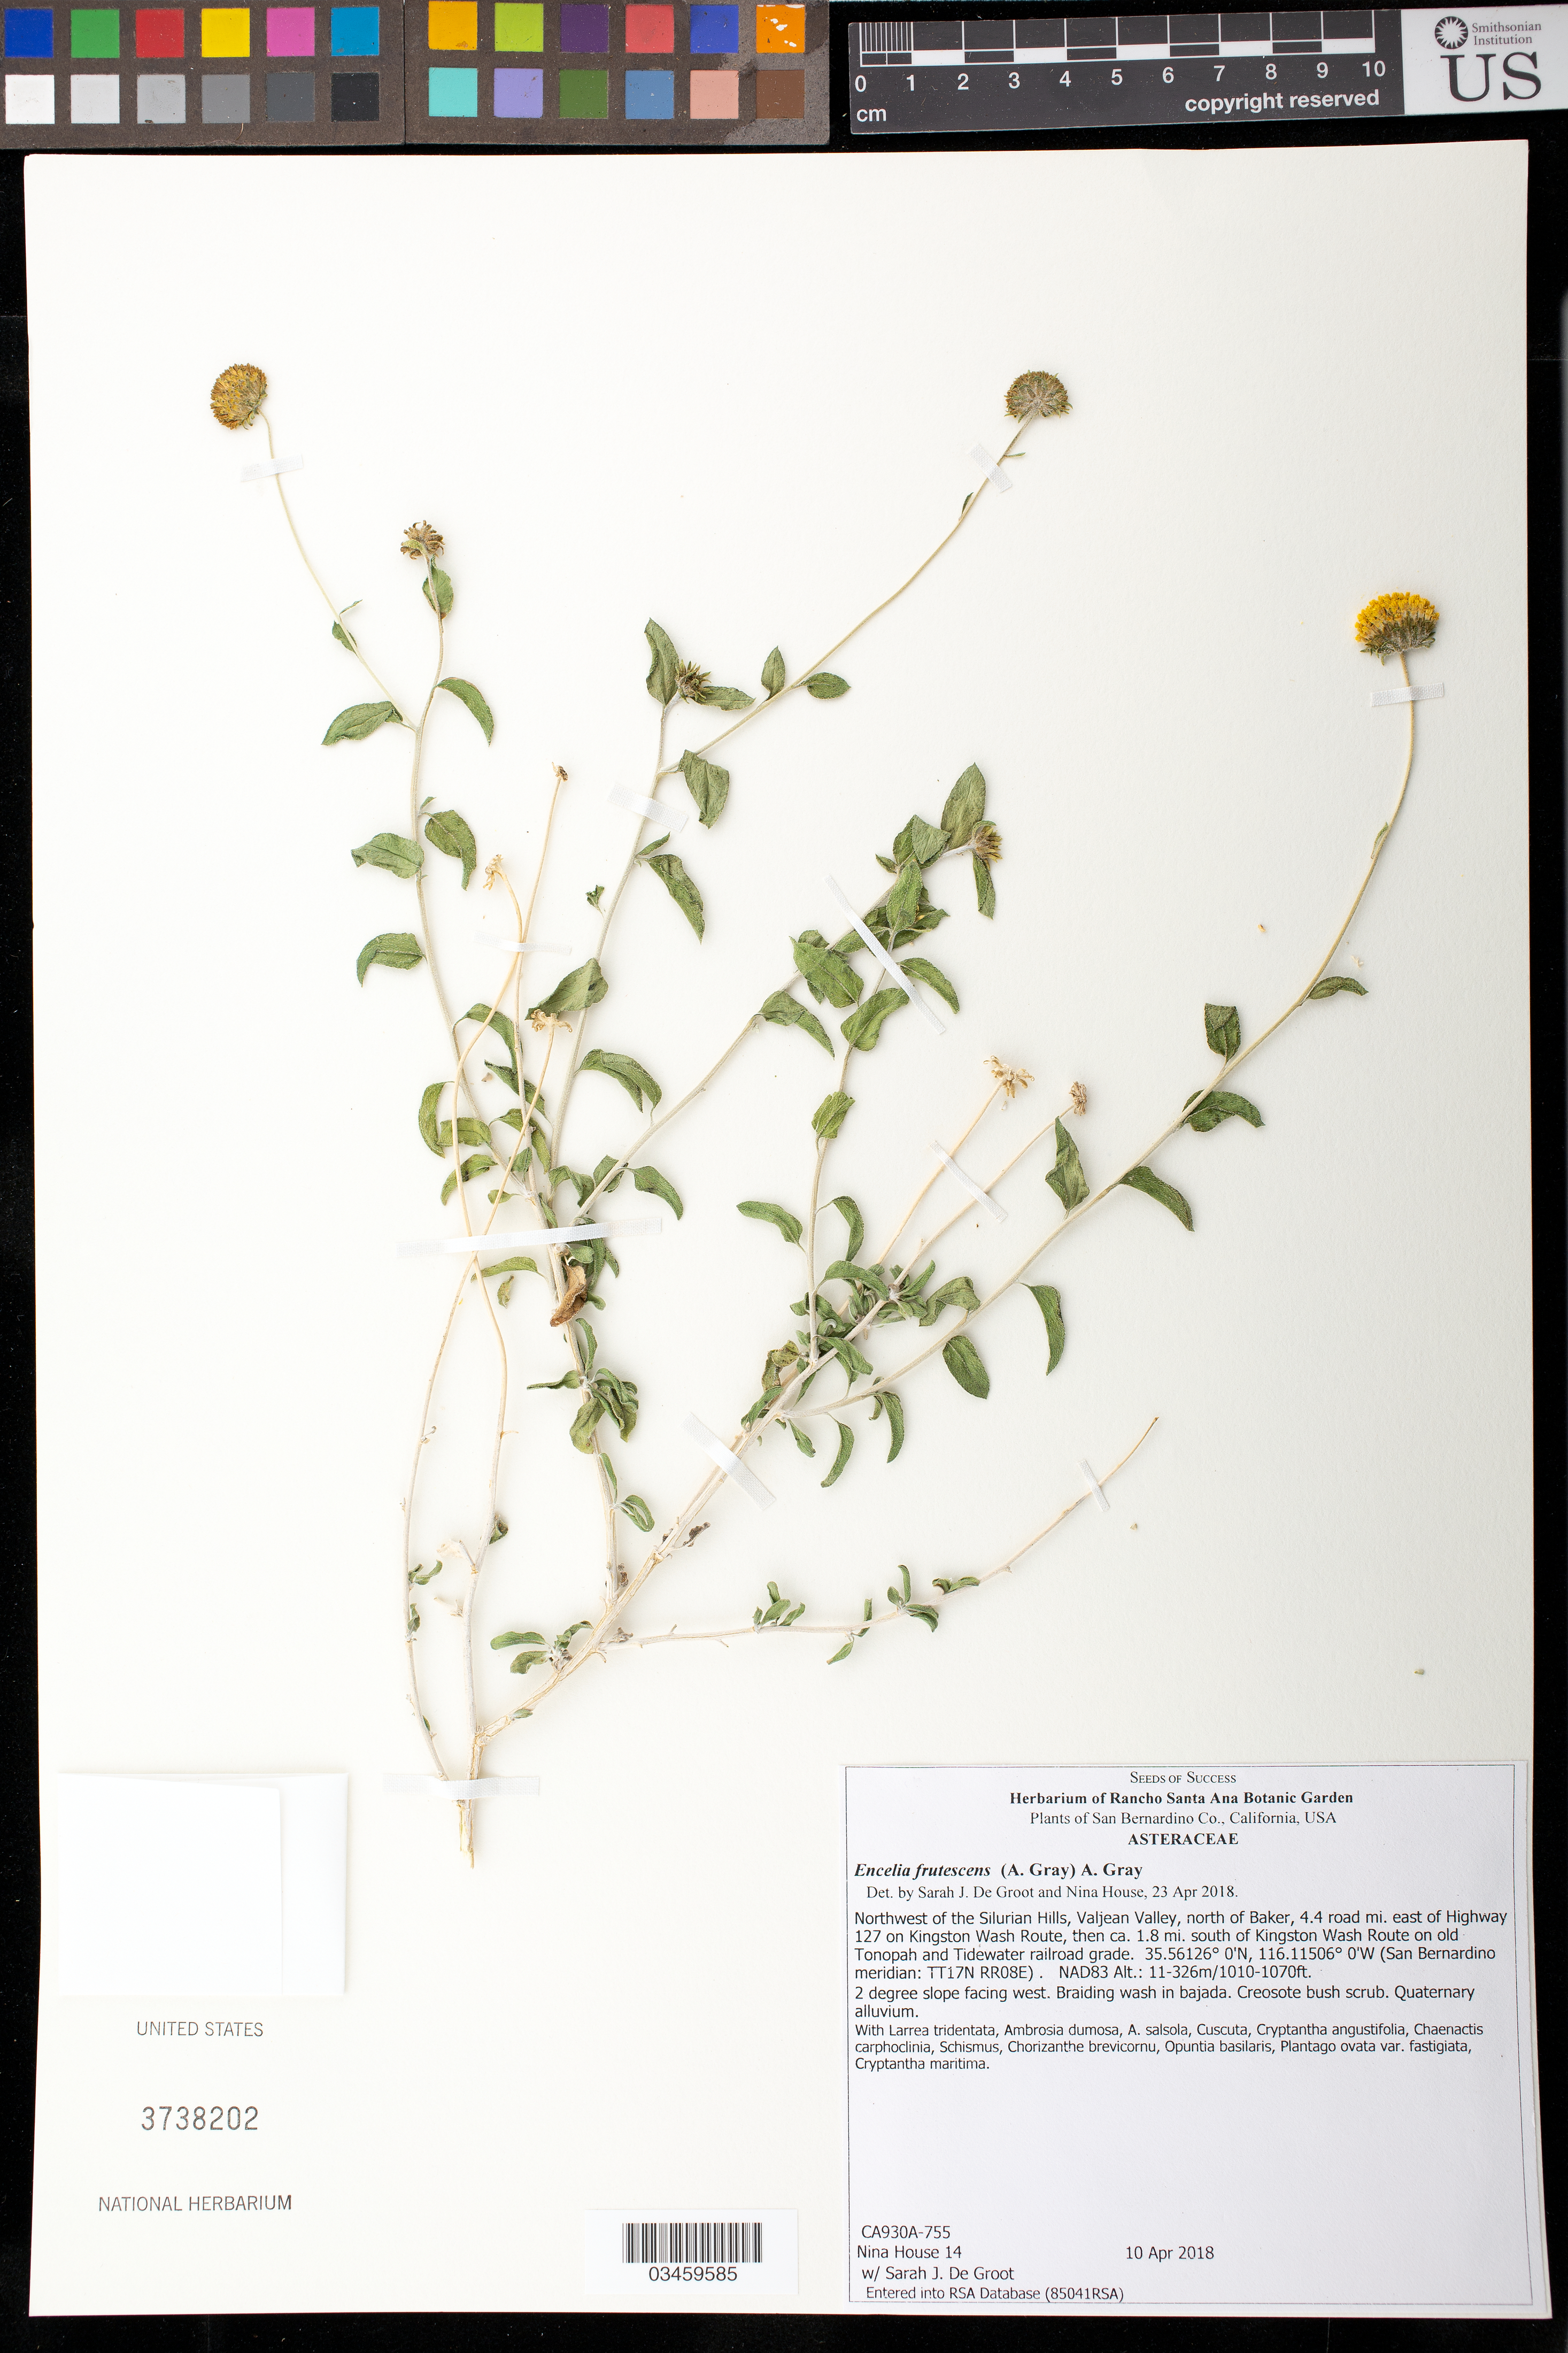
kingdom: Plantae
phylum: Tracheophyta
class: Magnoliopsida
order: Asterales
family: Asteraceae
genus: Encelia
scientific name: Encelia frutescens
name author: (A. Gray) A. Gray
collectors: N. House & S. De Groot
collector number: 14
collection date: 2018-04-10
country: United States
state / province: California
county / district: San Bernardino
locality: NW of the Silurian Hills, Valjean Valley, N of Baker, 4.4 road mi. E of Hwy 127 on Kingston Wash Route, 1.8 road mi S of Kingston Wash Route on old Tonopah and Tidewater railroad grade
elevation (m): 11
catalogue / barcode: US 3738202